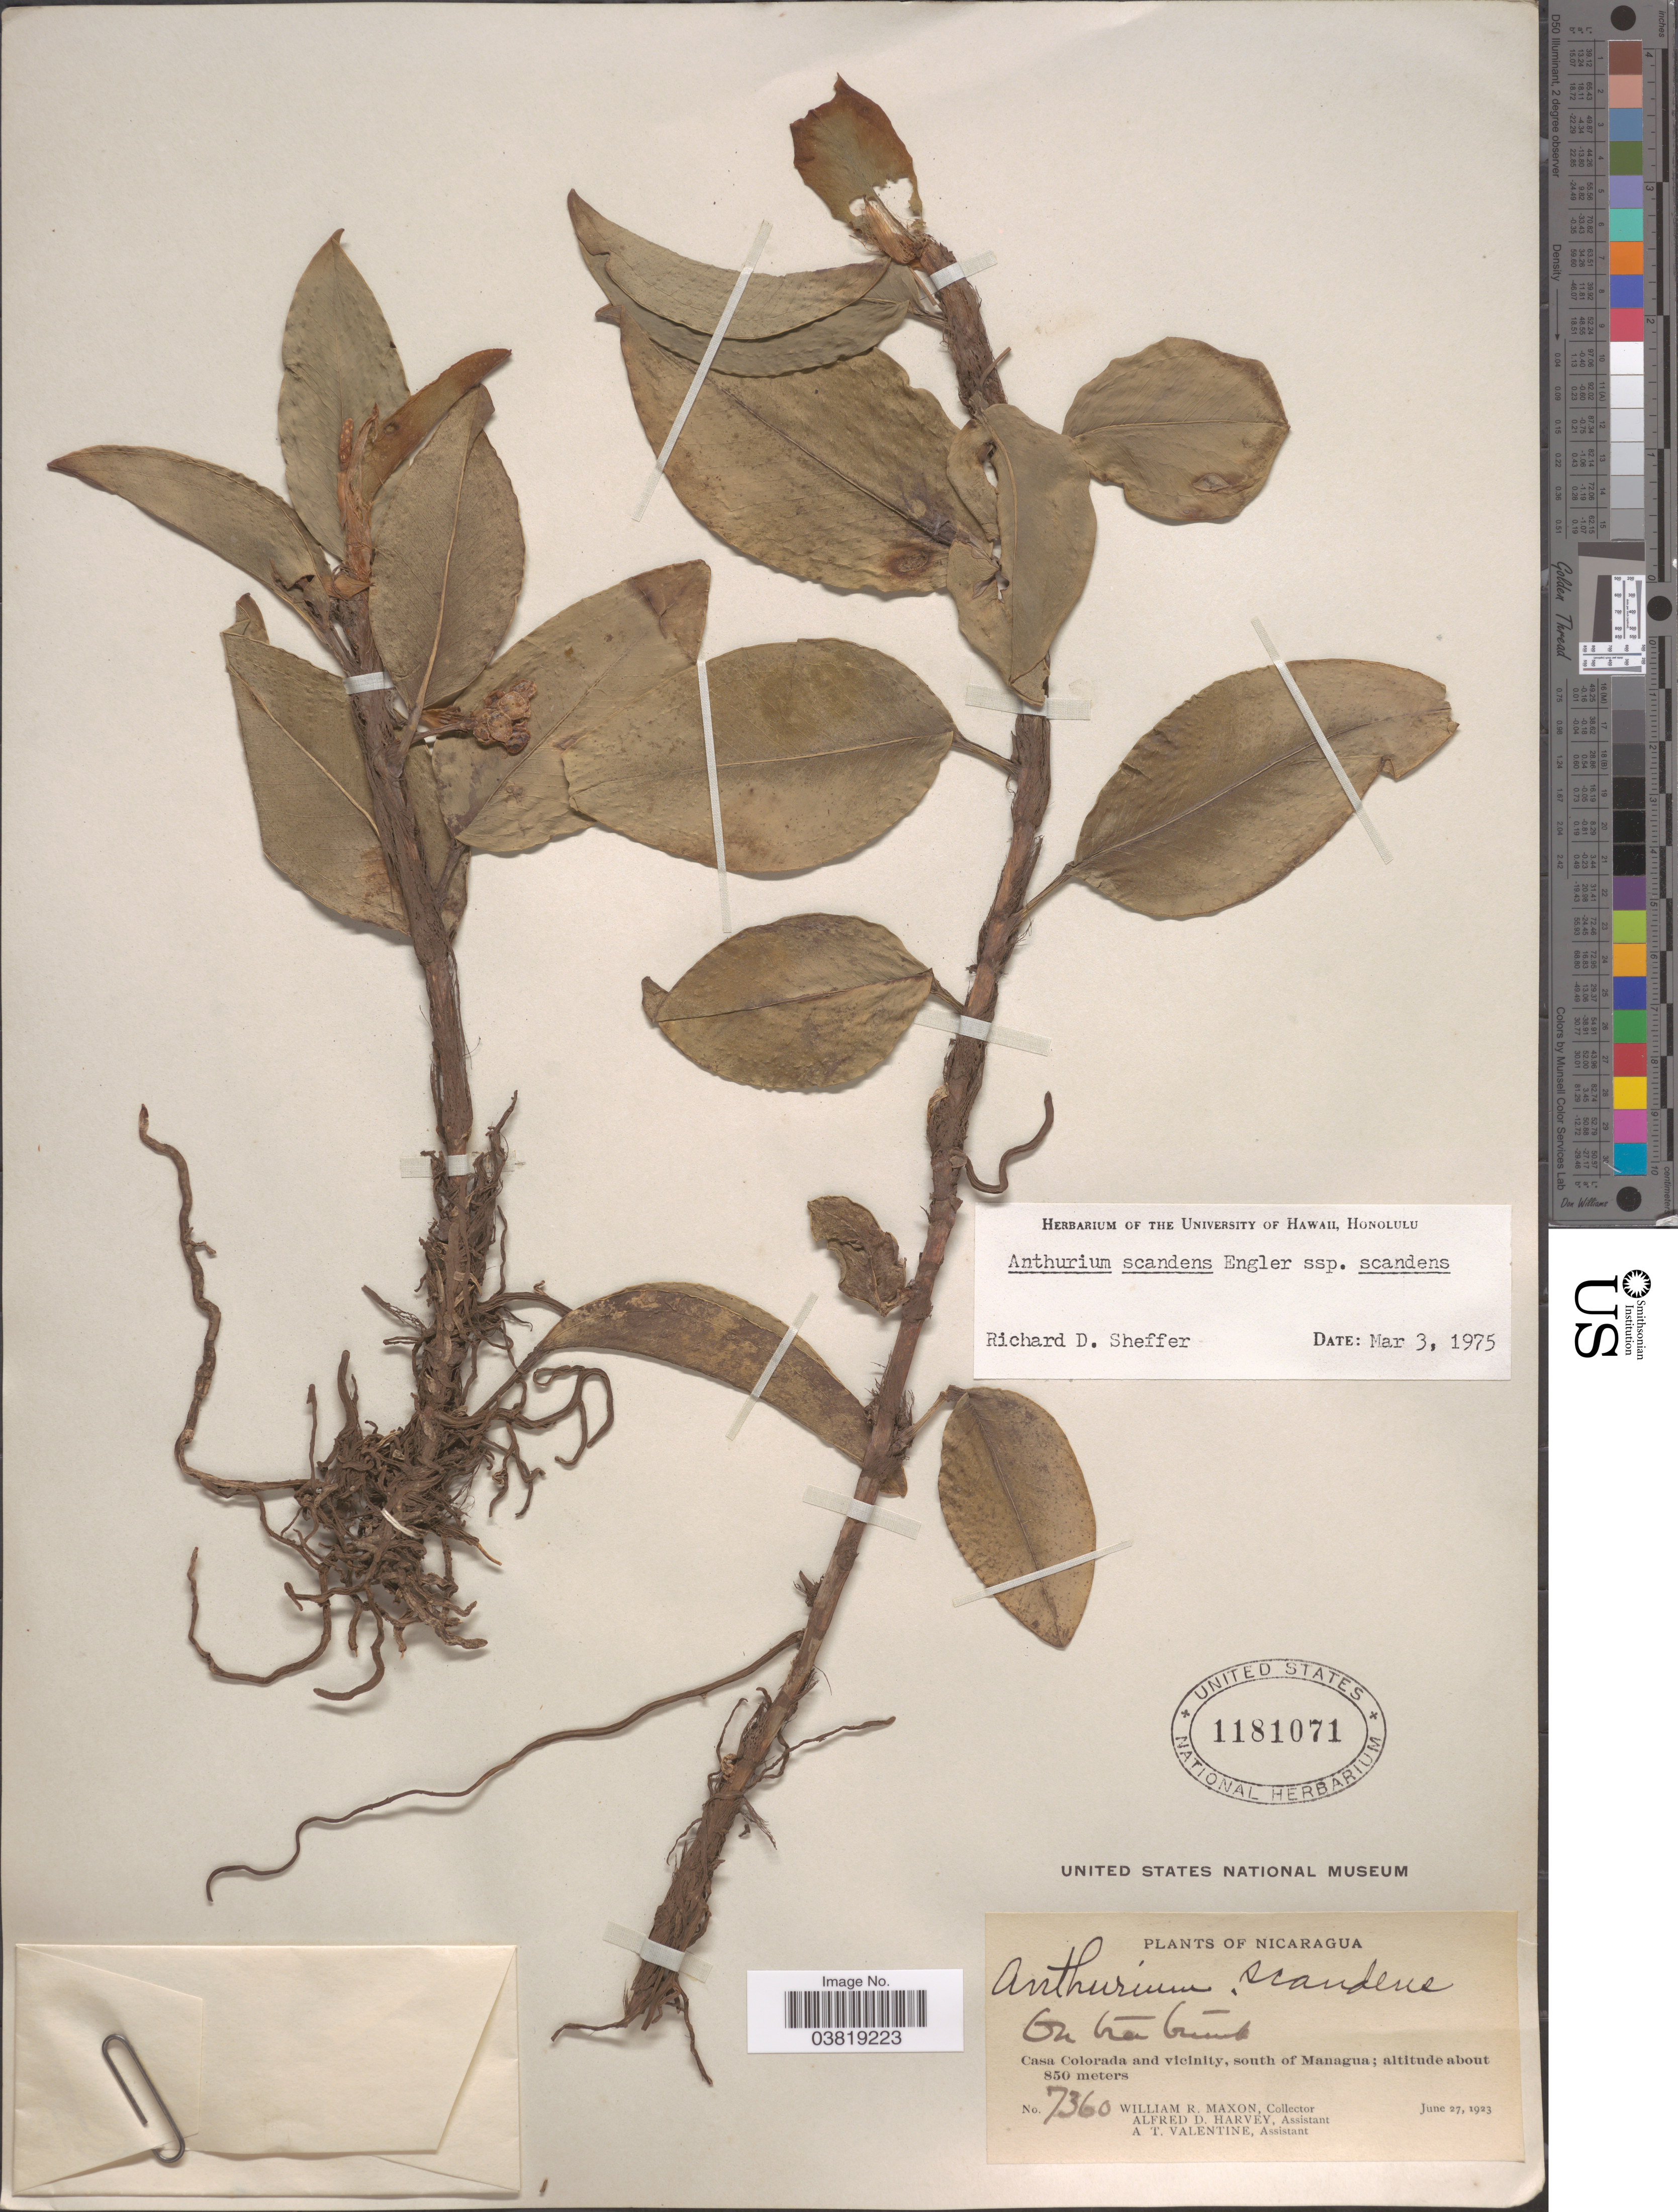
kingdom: Plantae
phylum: Tracheophyta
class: Liliopsida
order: Alismatales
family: Araceae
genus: Anthurium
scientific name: Anthurium scandens var. scandens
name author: (Aubl.) Engl.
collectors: W. R. Maxon, A. D. Harvey & A. Valentine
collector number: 7360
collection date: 1923-06-27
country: Nicaragua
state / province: Managua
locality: Casa Colorada and vicinity, south of Managua.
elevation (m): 850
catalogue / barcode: US 1181071